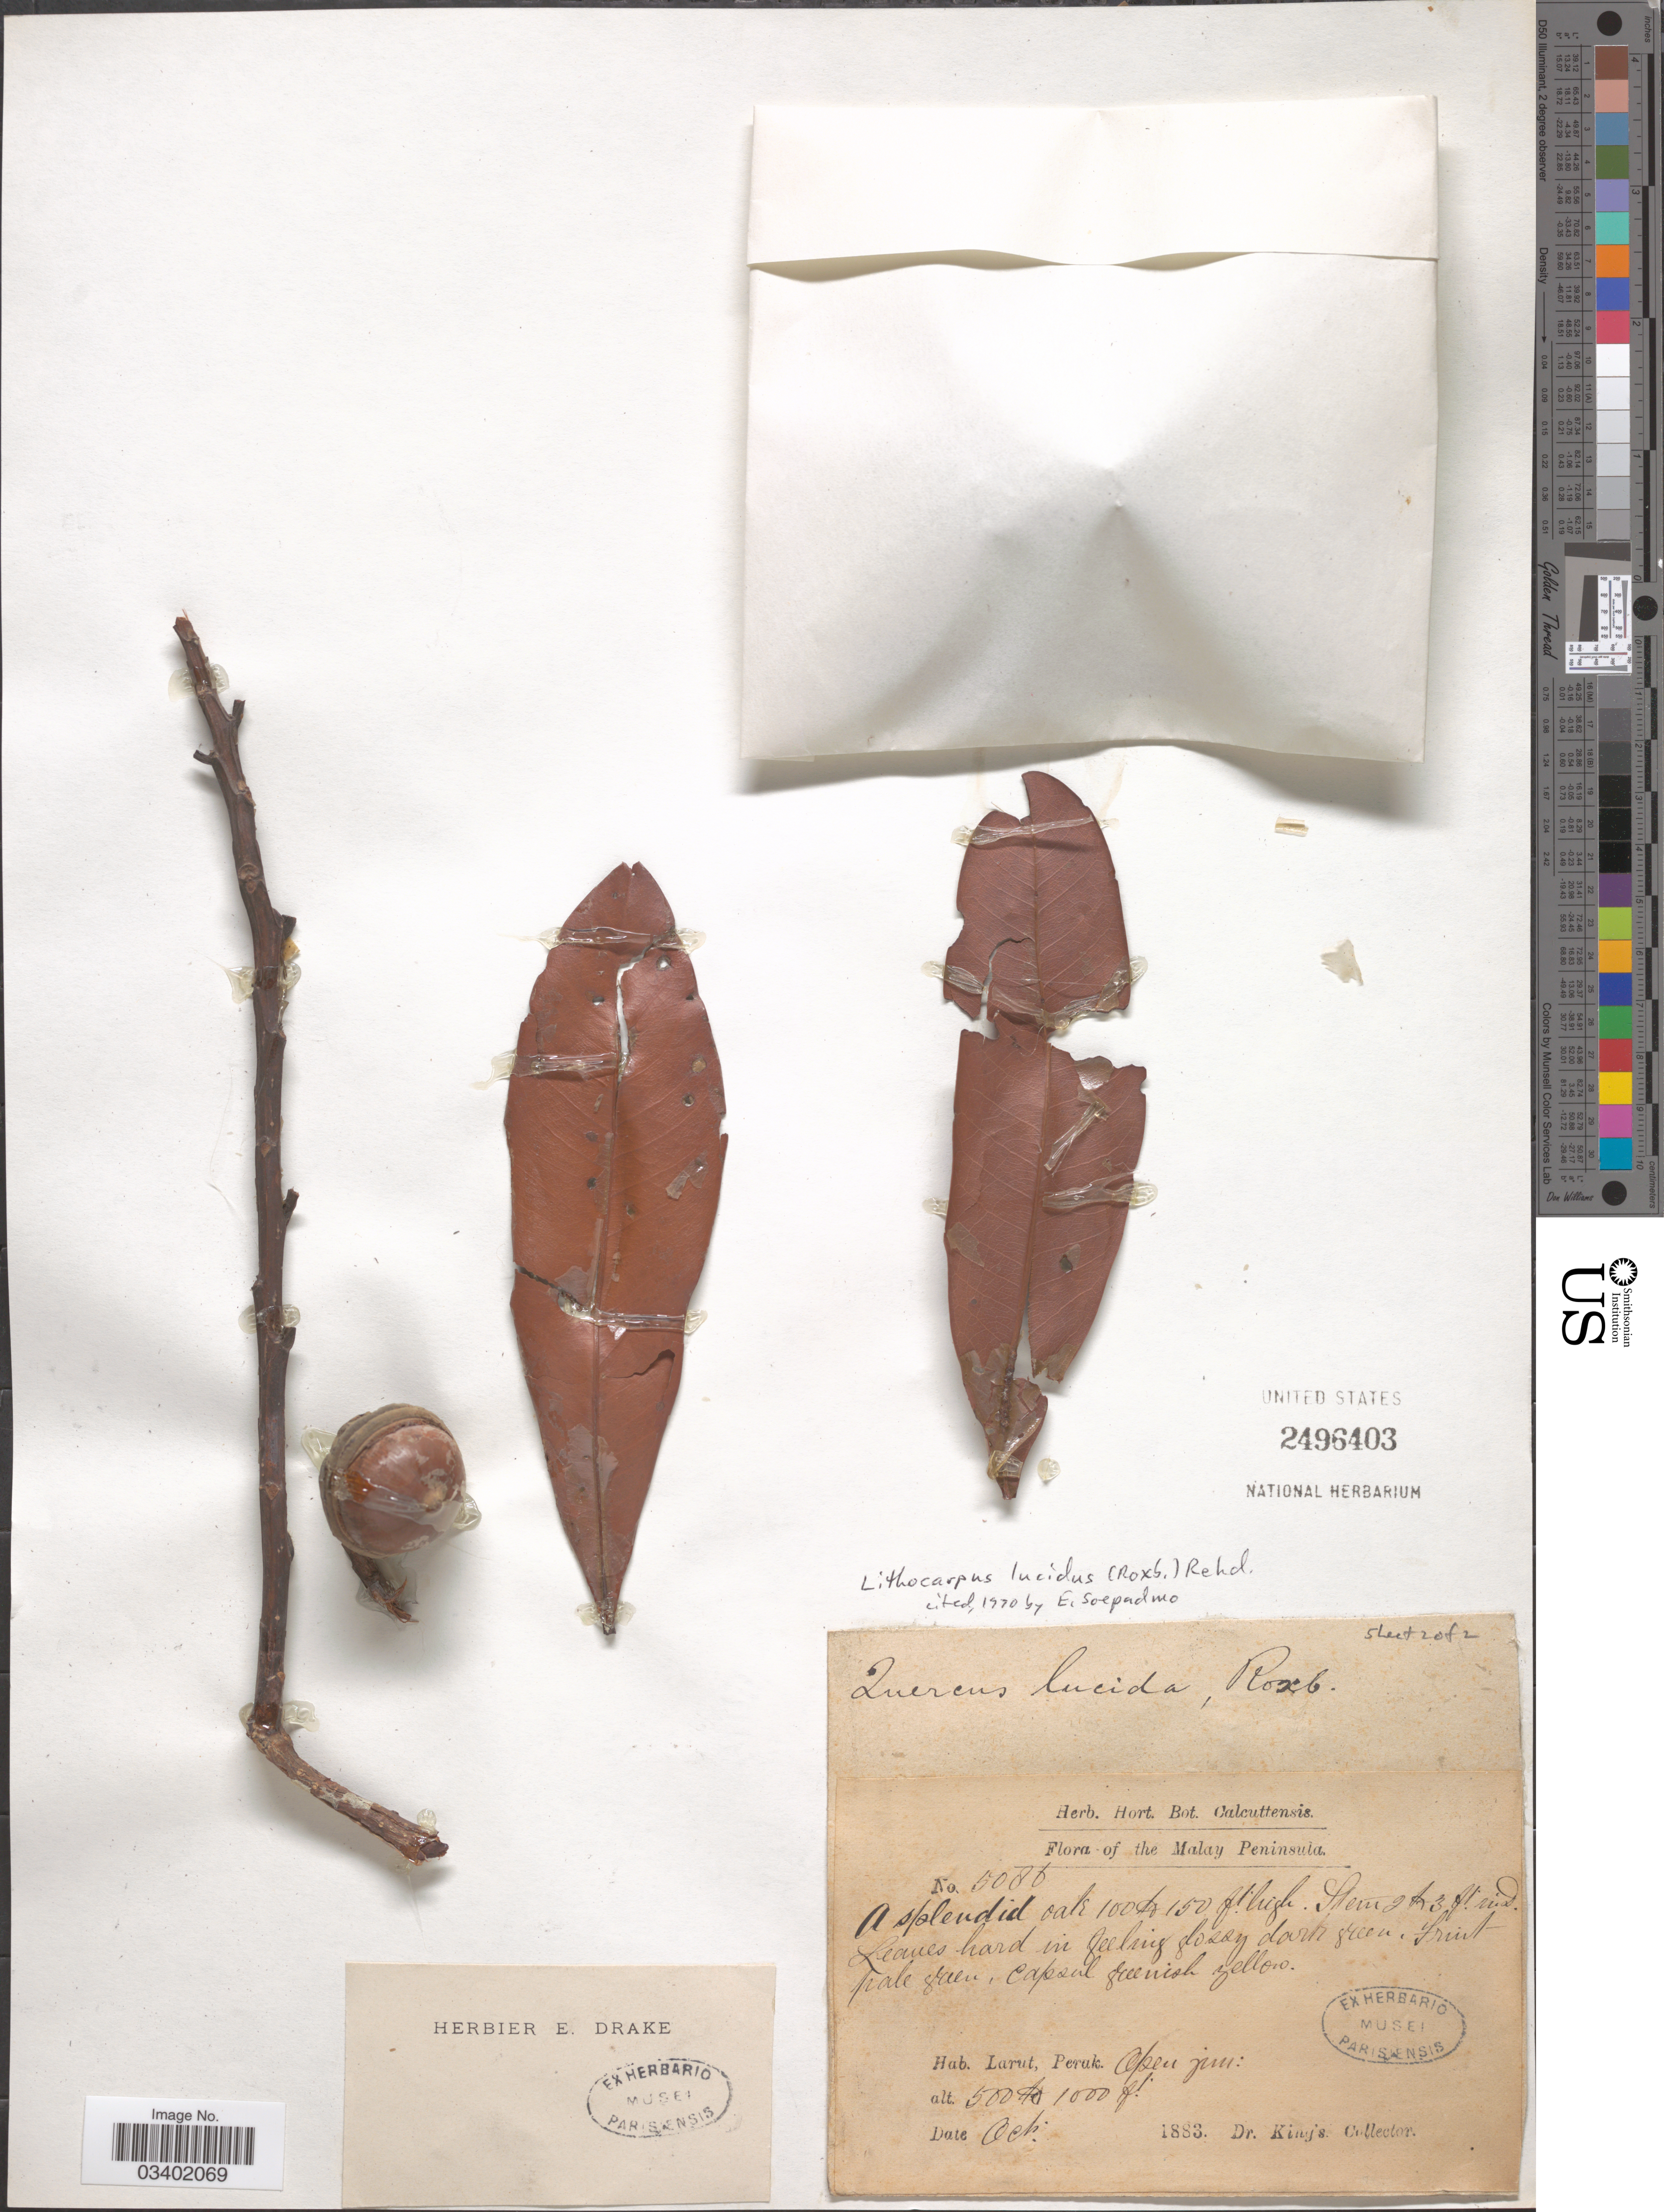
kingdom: Plantae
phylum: Tracheophyta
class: Magnoliopsida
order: Fagales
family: Fagaceae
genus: Lithocarpus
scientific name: Lithocarpus lucidus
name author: (Roxb.) Rehder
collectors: Dr. King's collector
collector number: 5086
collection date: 1883-10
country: Malaysia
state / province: Perak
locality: The Malay Peninsula. Larut.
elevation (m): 152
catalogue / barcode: US 2496403